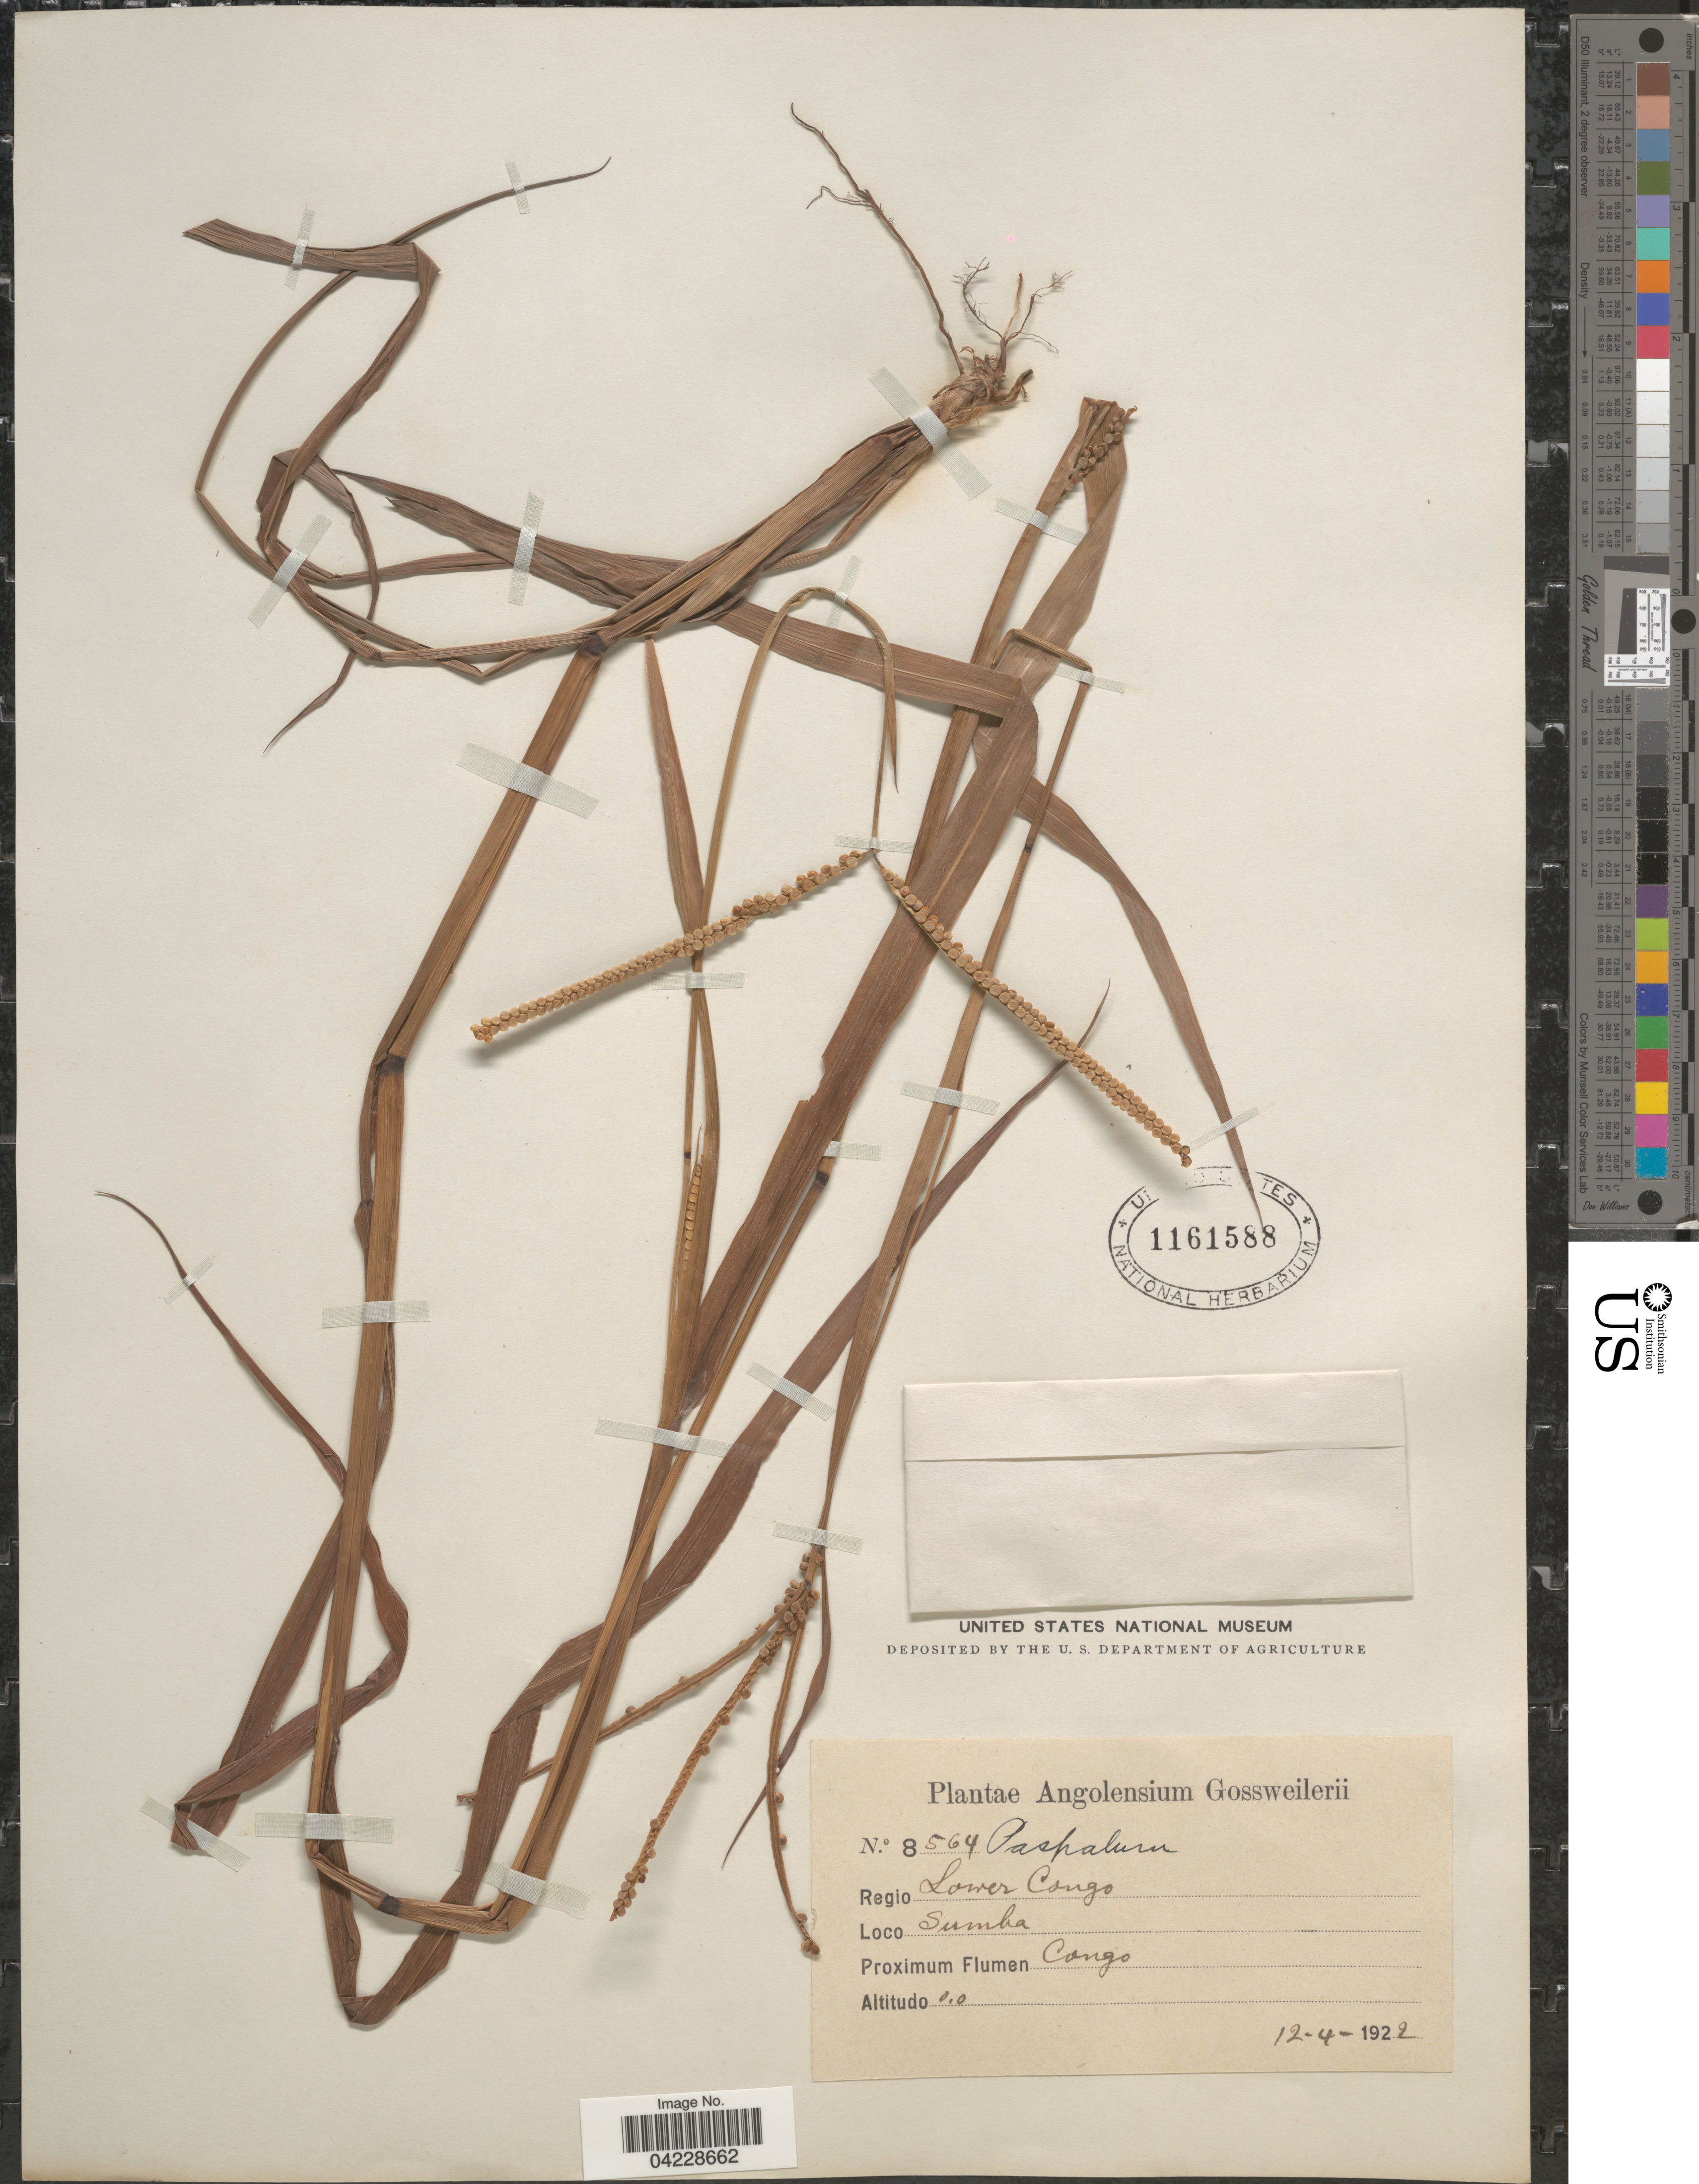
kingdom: Plantae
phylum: Tracheophyta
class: Liliopsida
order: Poales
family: Poaceae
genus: Paspalum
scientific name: Paspalum scrobiculatum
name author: L.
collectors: -. Gossweiler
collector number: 8564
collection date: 1922-04-12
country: Angola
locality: Regio Lower Congo. Sumba. Proximum Flumen Congo.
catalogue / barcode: US 1161588